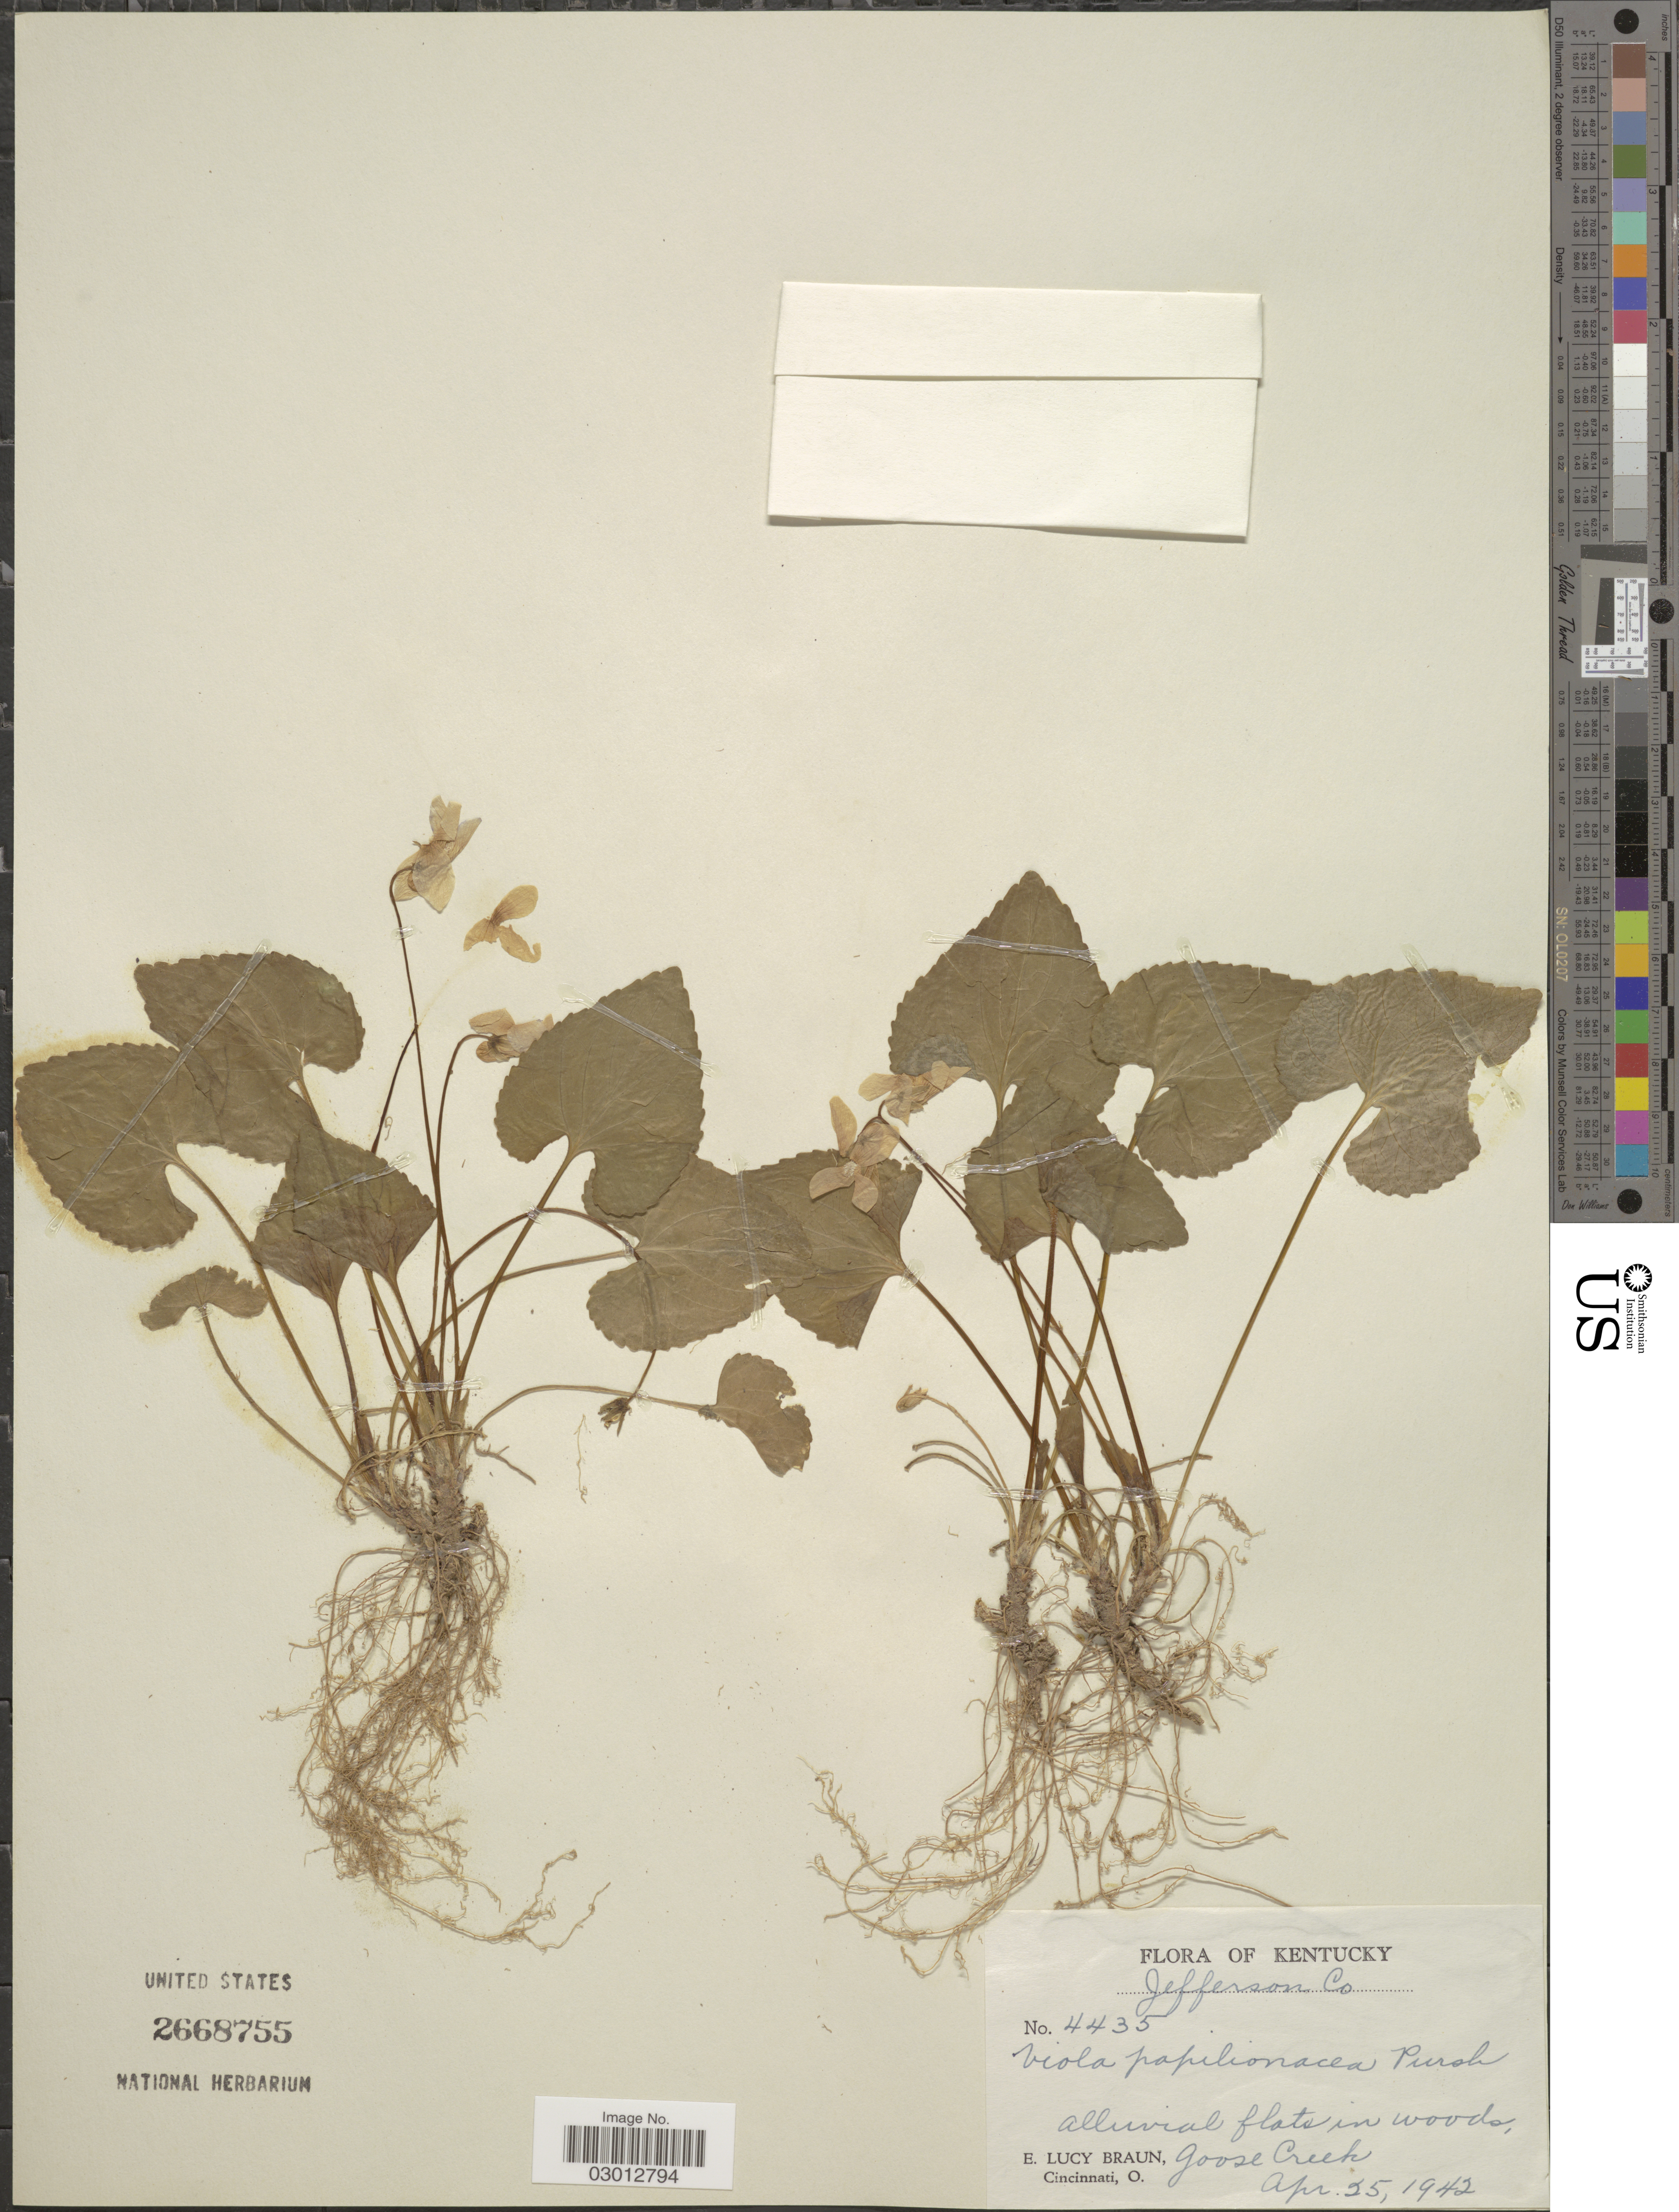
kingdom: Plantae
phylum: Tracheophyta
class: Magnoliopsida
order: Malpighiales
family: Violaceae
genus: Viola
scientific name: Viola papilionacea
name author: Pursh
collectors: E. L. Braun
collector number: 4435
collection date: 1942-04-25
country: United States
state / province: Kentucky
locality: Jefferson Co. Goose Creek.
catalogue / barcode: US 2668755